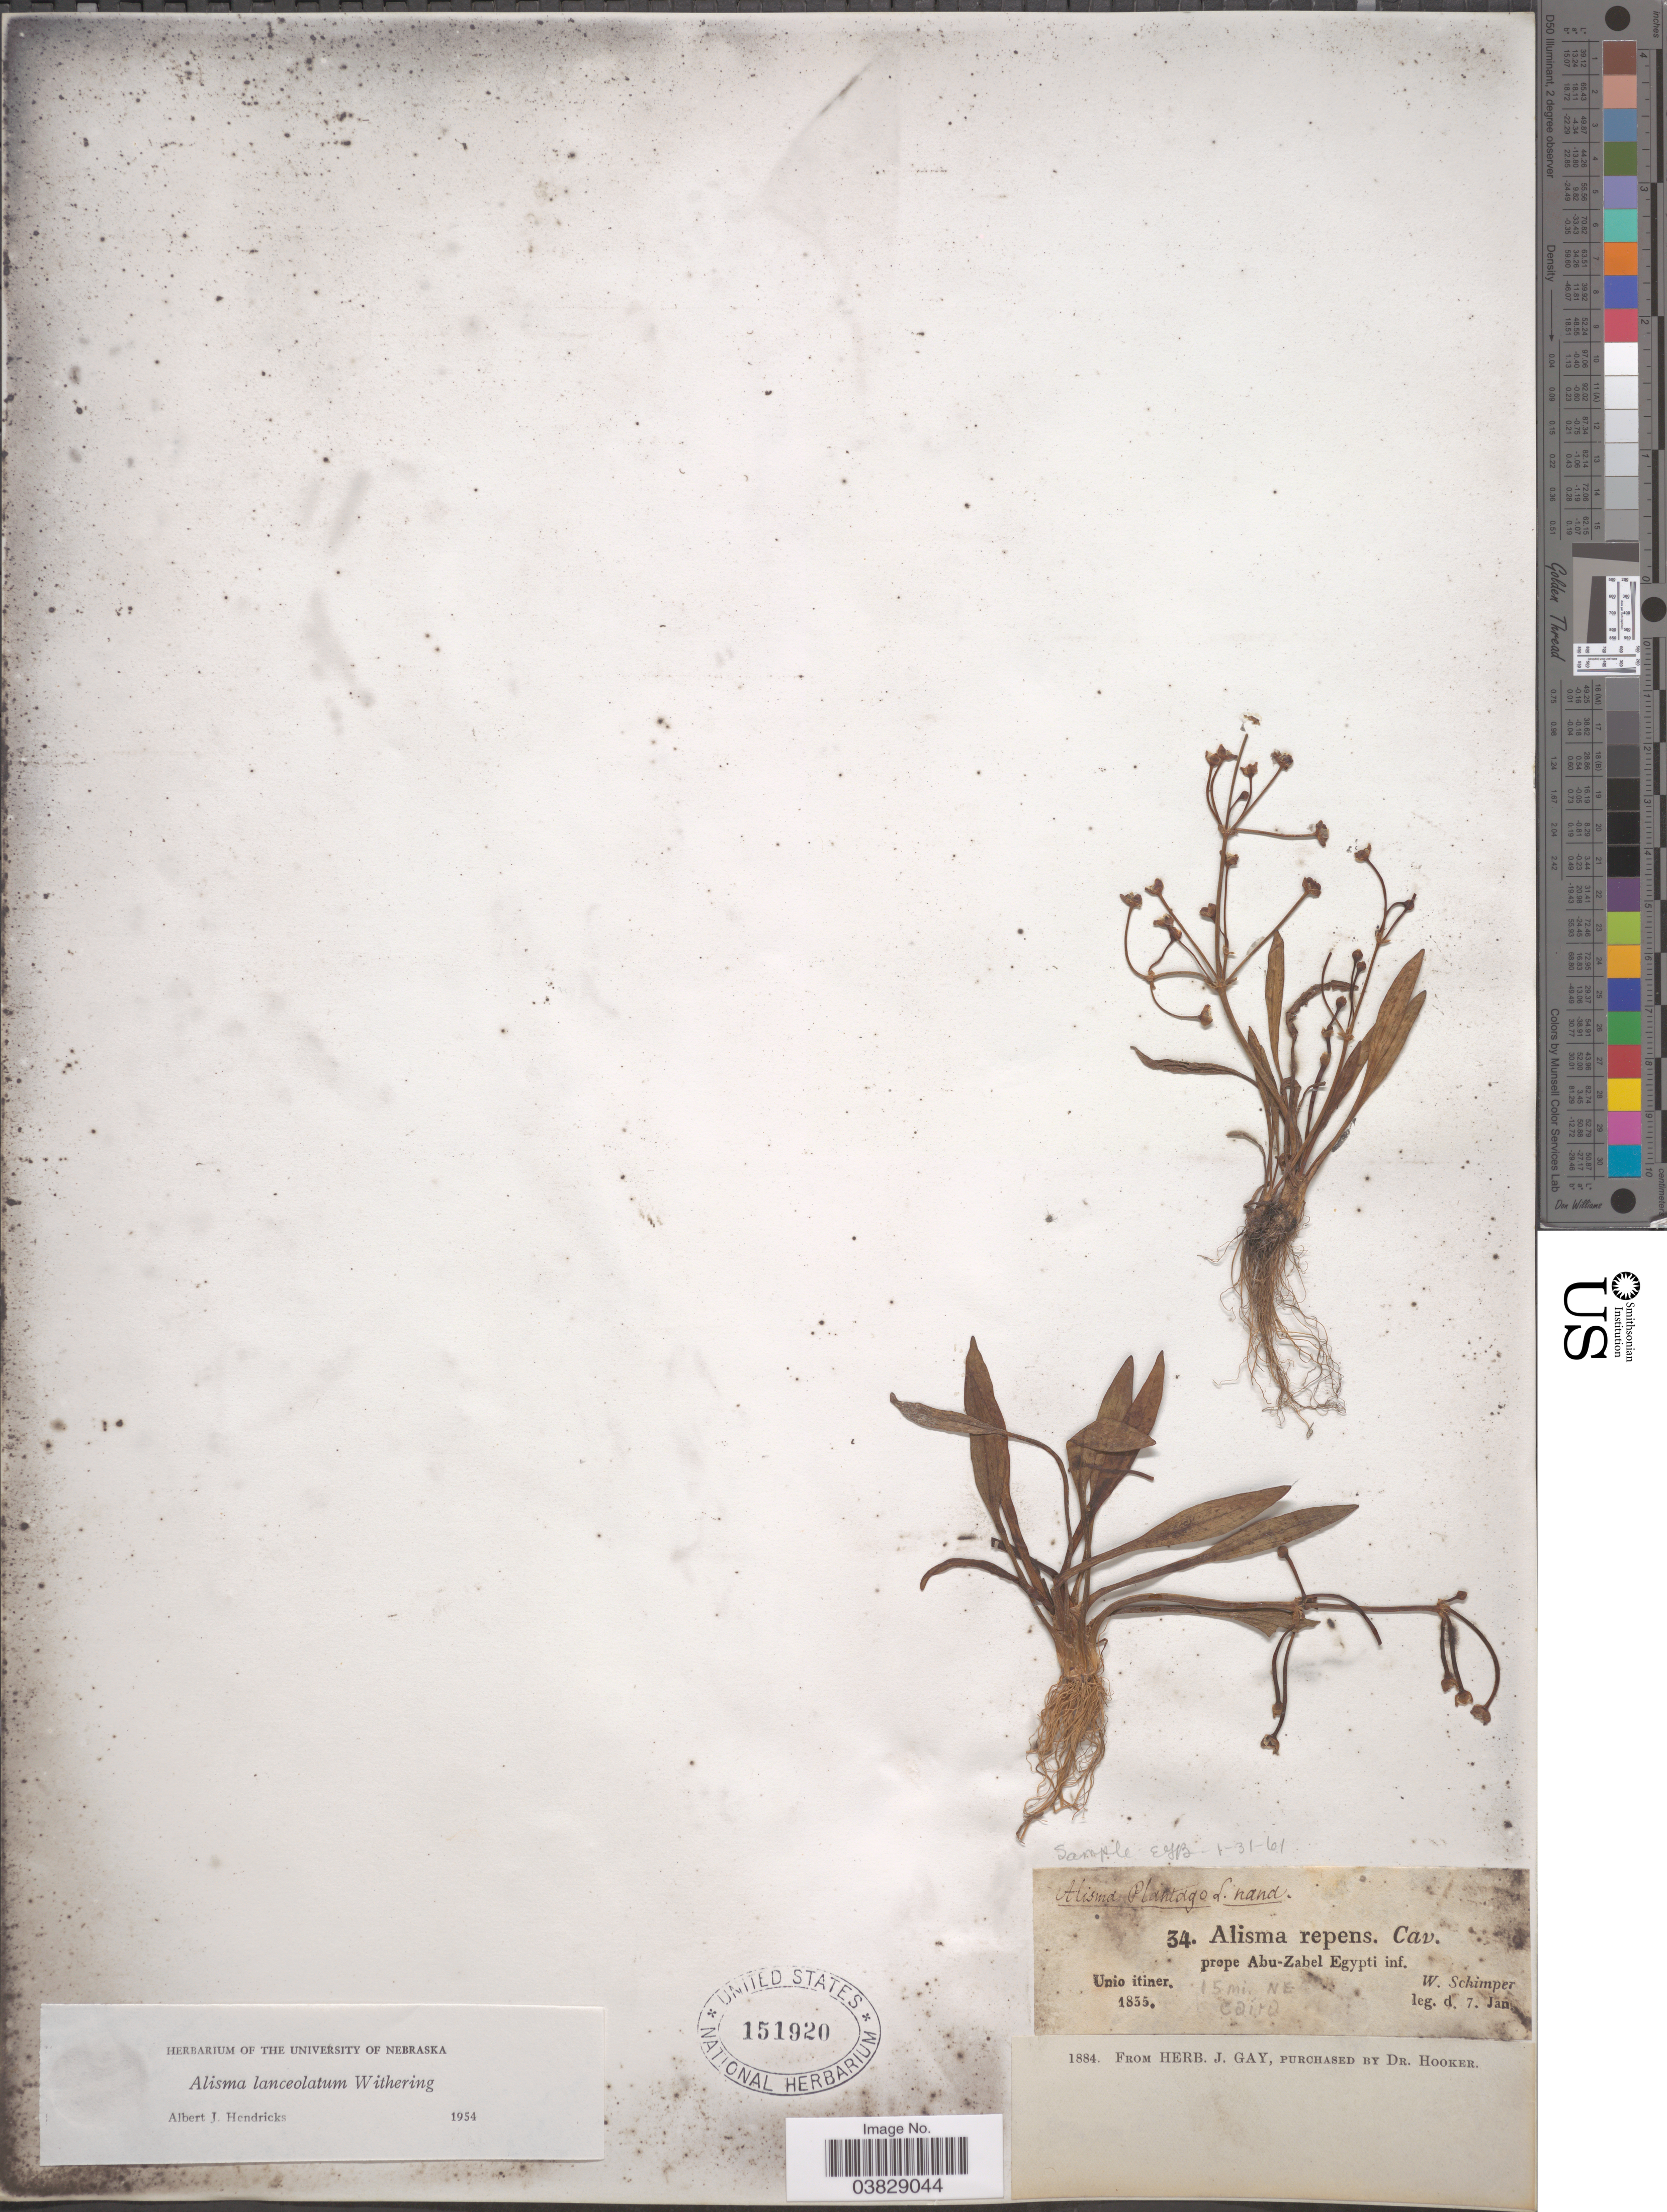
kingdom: Plantae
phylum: Tracheophyta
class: Liliopsida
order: Alismatales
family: Alismataceae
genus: Alisma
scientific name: Alisma lanceolatum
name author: With.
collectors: W. Schimper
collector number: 34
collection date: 1835-01-07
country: Egypt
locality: Prope Abu-Zabel Egypti inf. Unio itiner. 15 mi. NE Cairo.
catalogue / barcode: US 151920